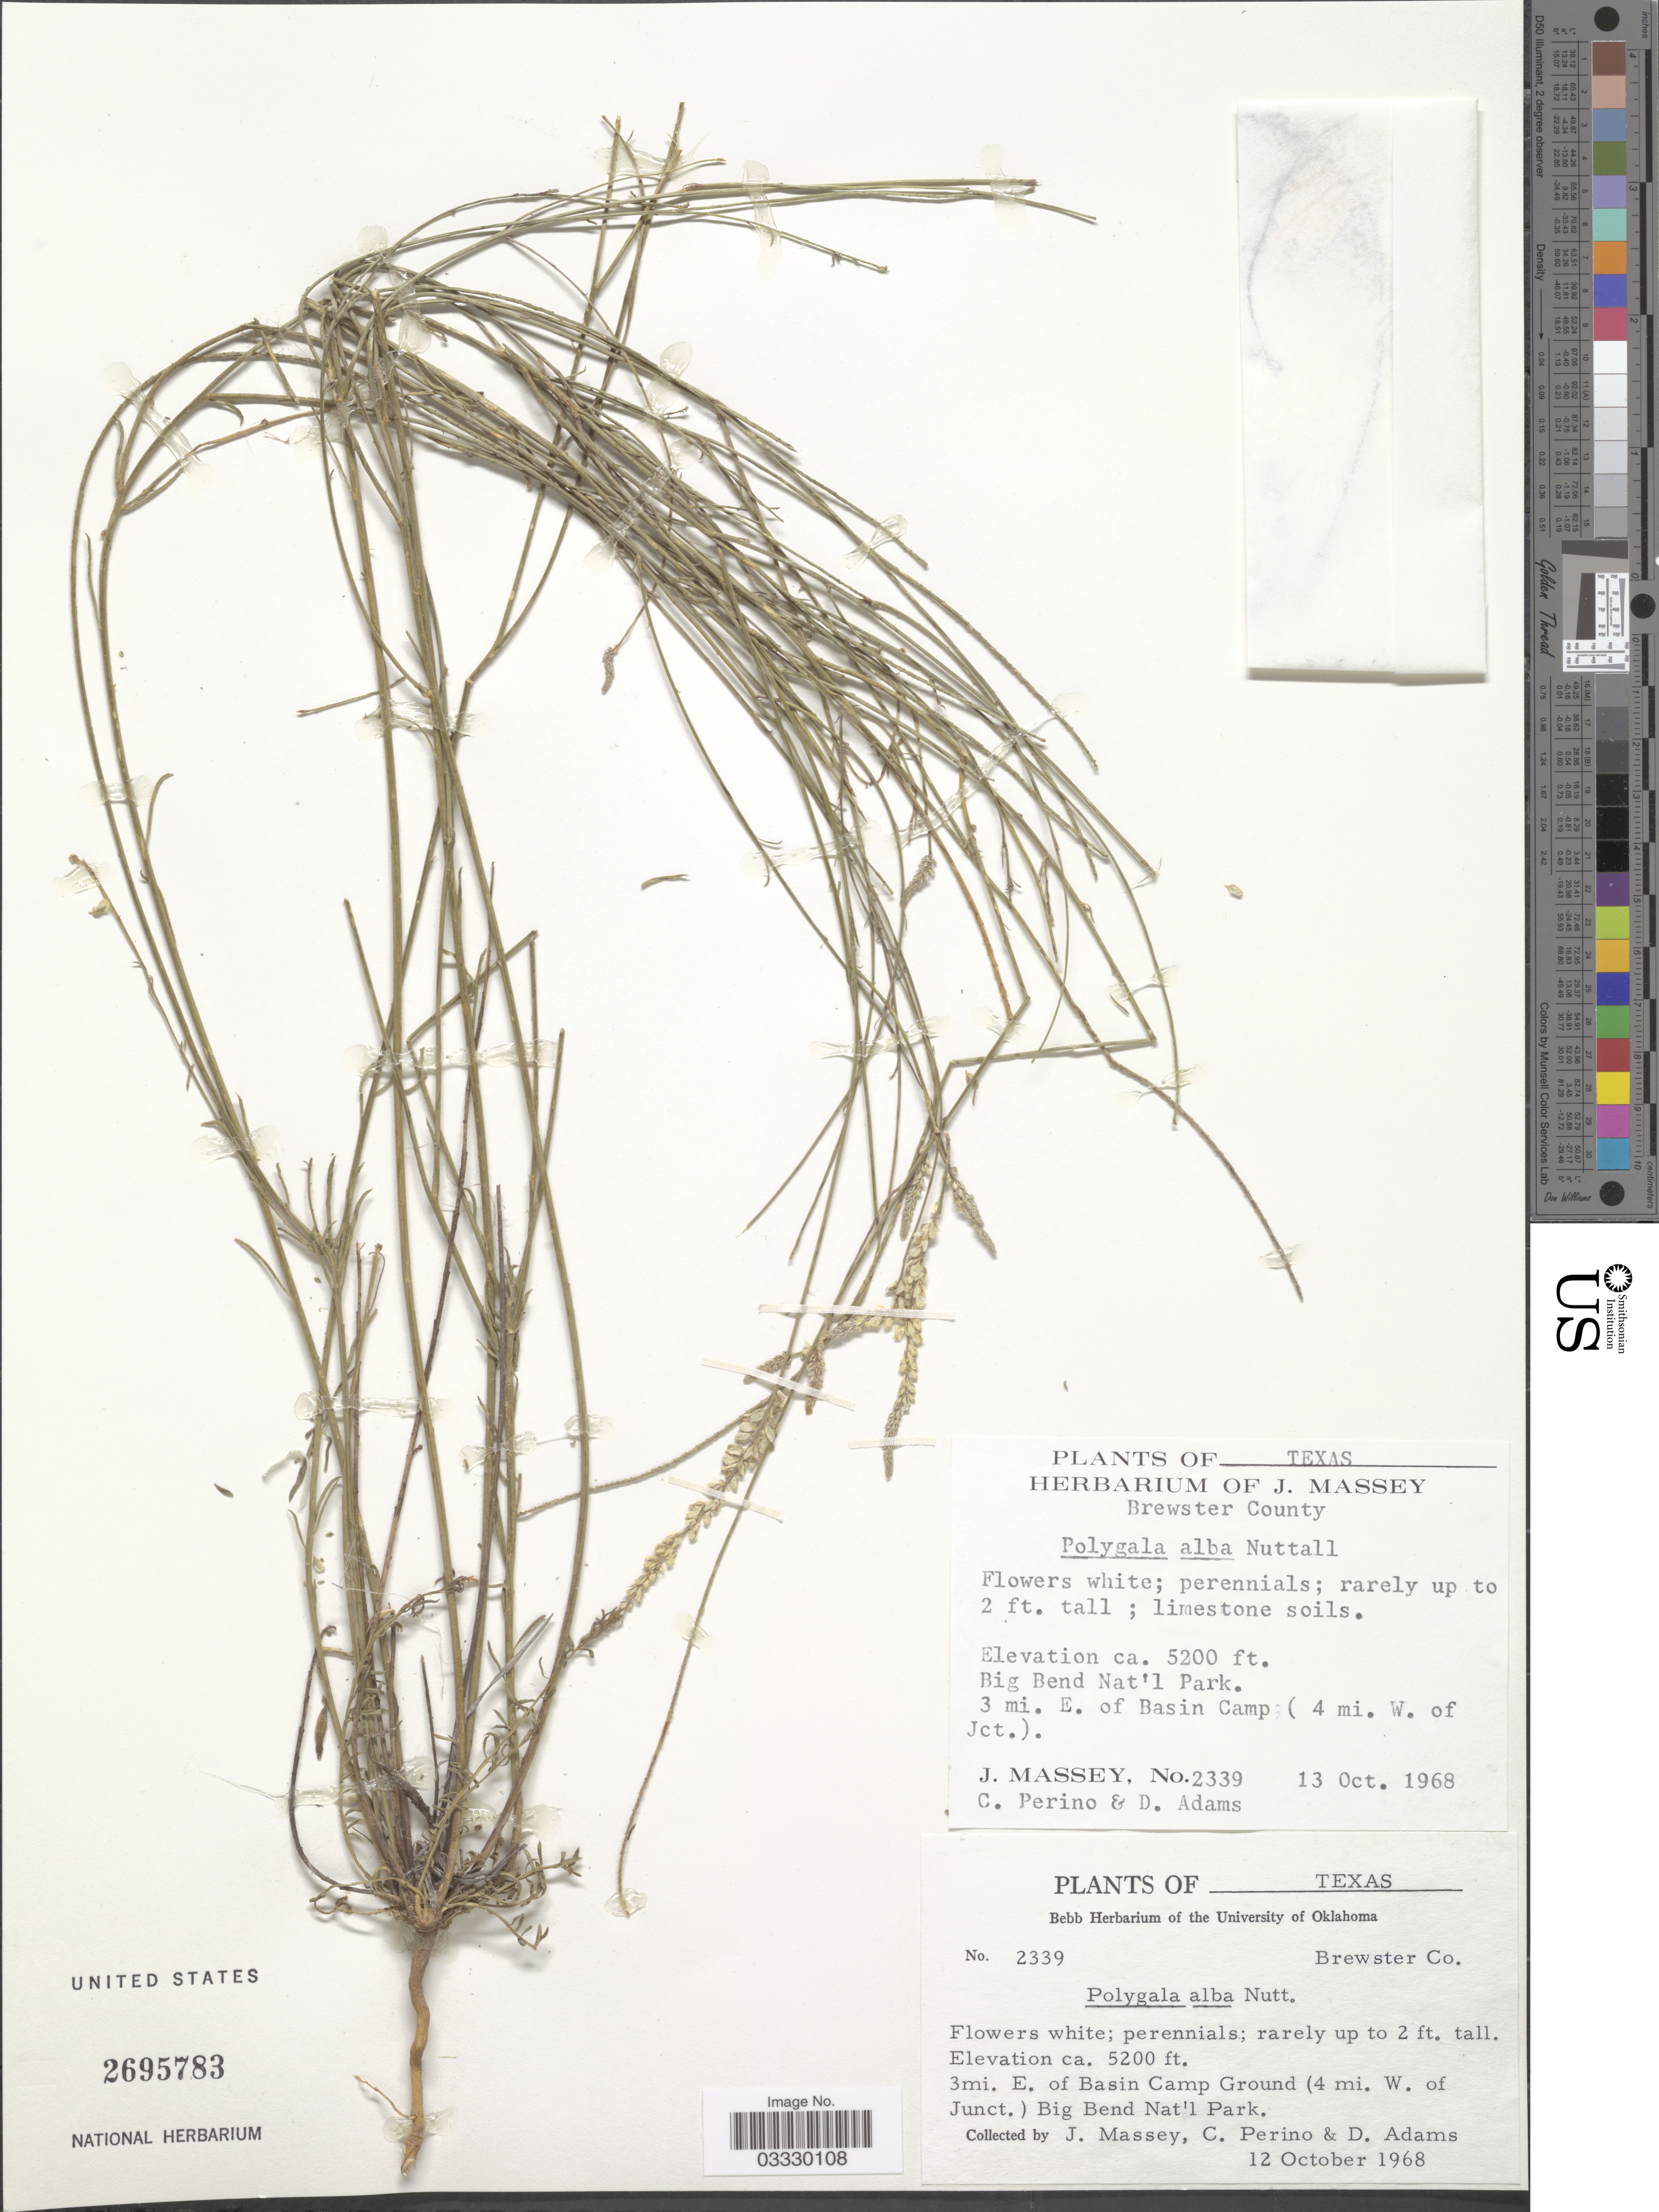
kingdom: Plantae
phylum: Tracheophyta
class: Magnoliopsida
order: Fabales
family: Polygalaceae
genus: Polygala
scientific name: Polygala alba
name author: Nutt.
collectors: J. Massey, C. Perino & D. Adams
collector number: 2339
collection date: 1968-10-12/1968-10-13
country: United States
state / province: Texas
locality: Brewster County. 3 mi. E. Basin Camp Ground (4 mi. W. of Junct.) Big Bend Nat'l Park.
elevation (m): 1585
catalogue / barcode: US 2695783